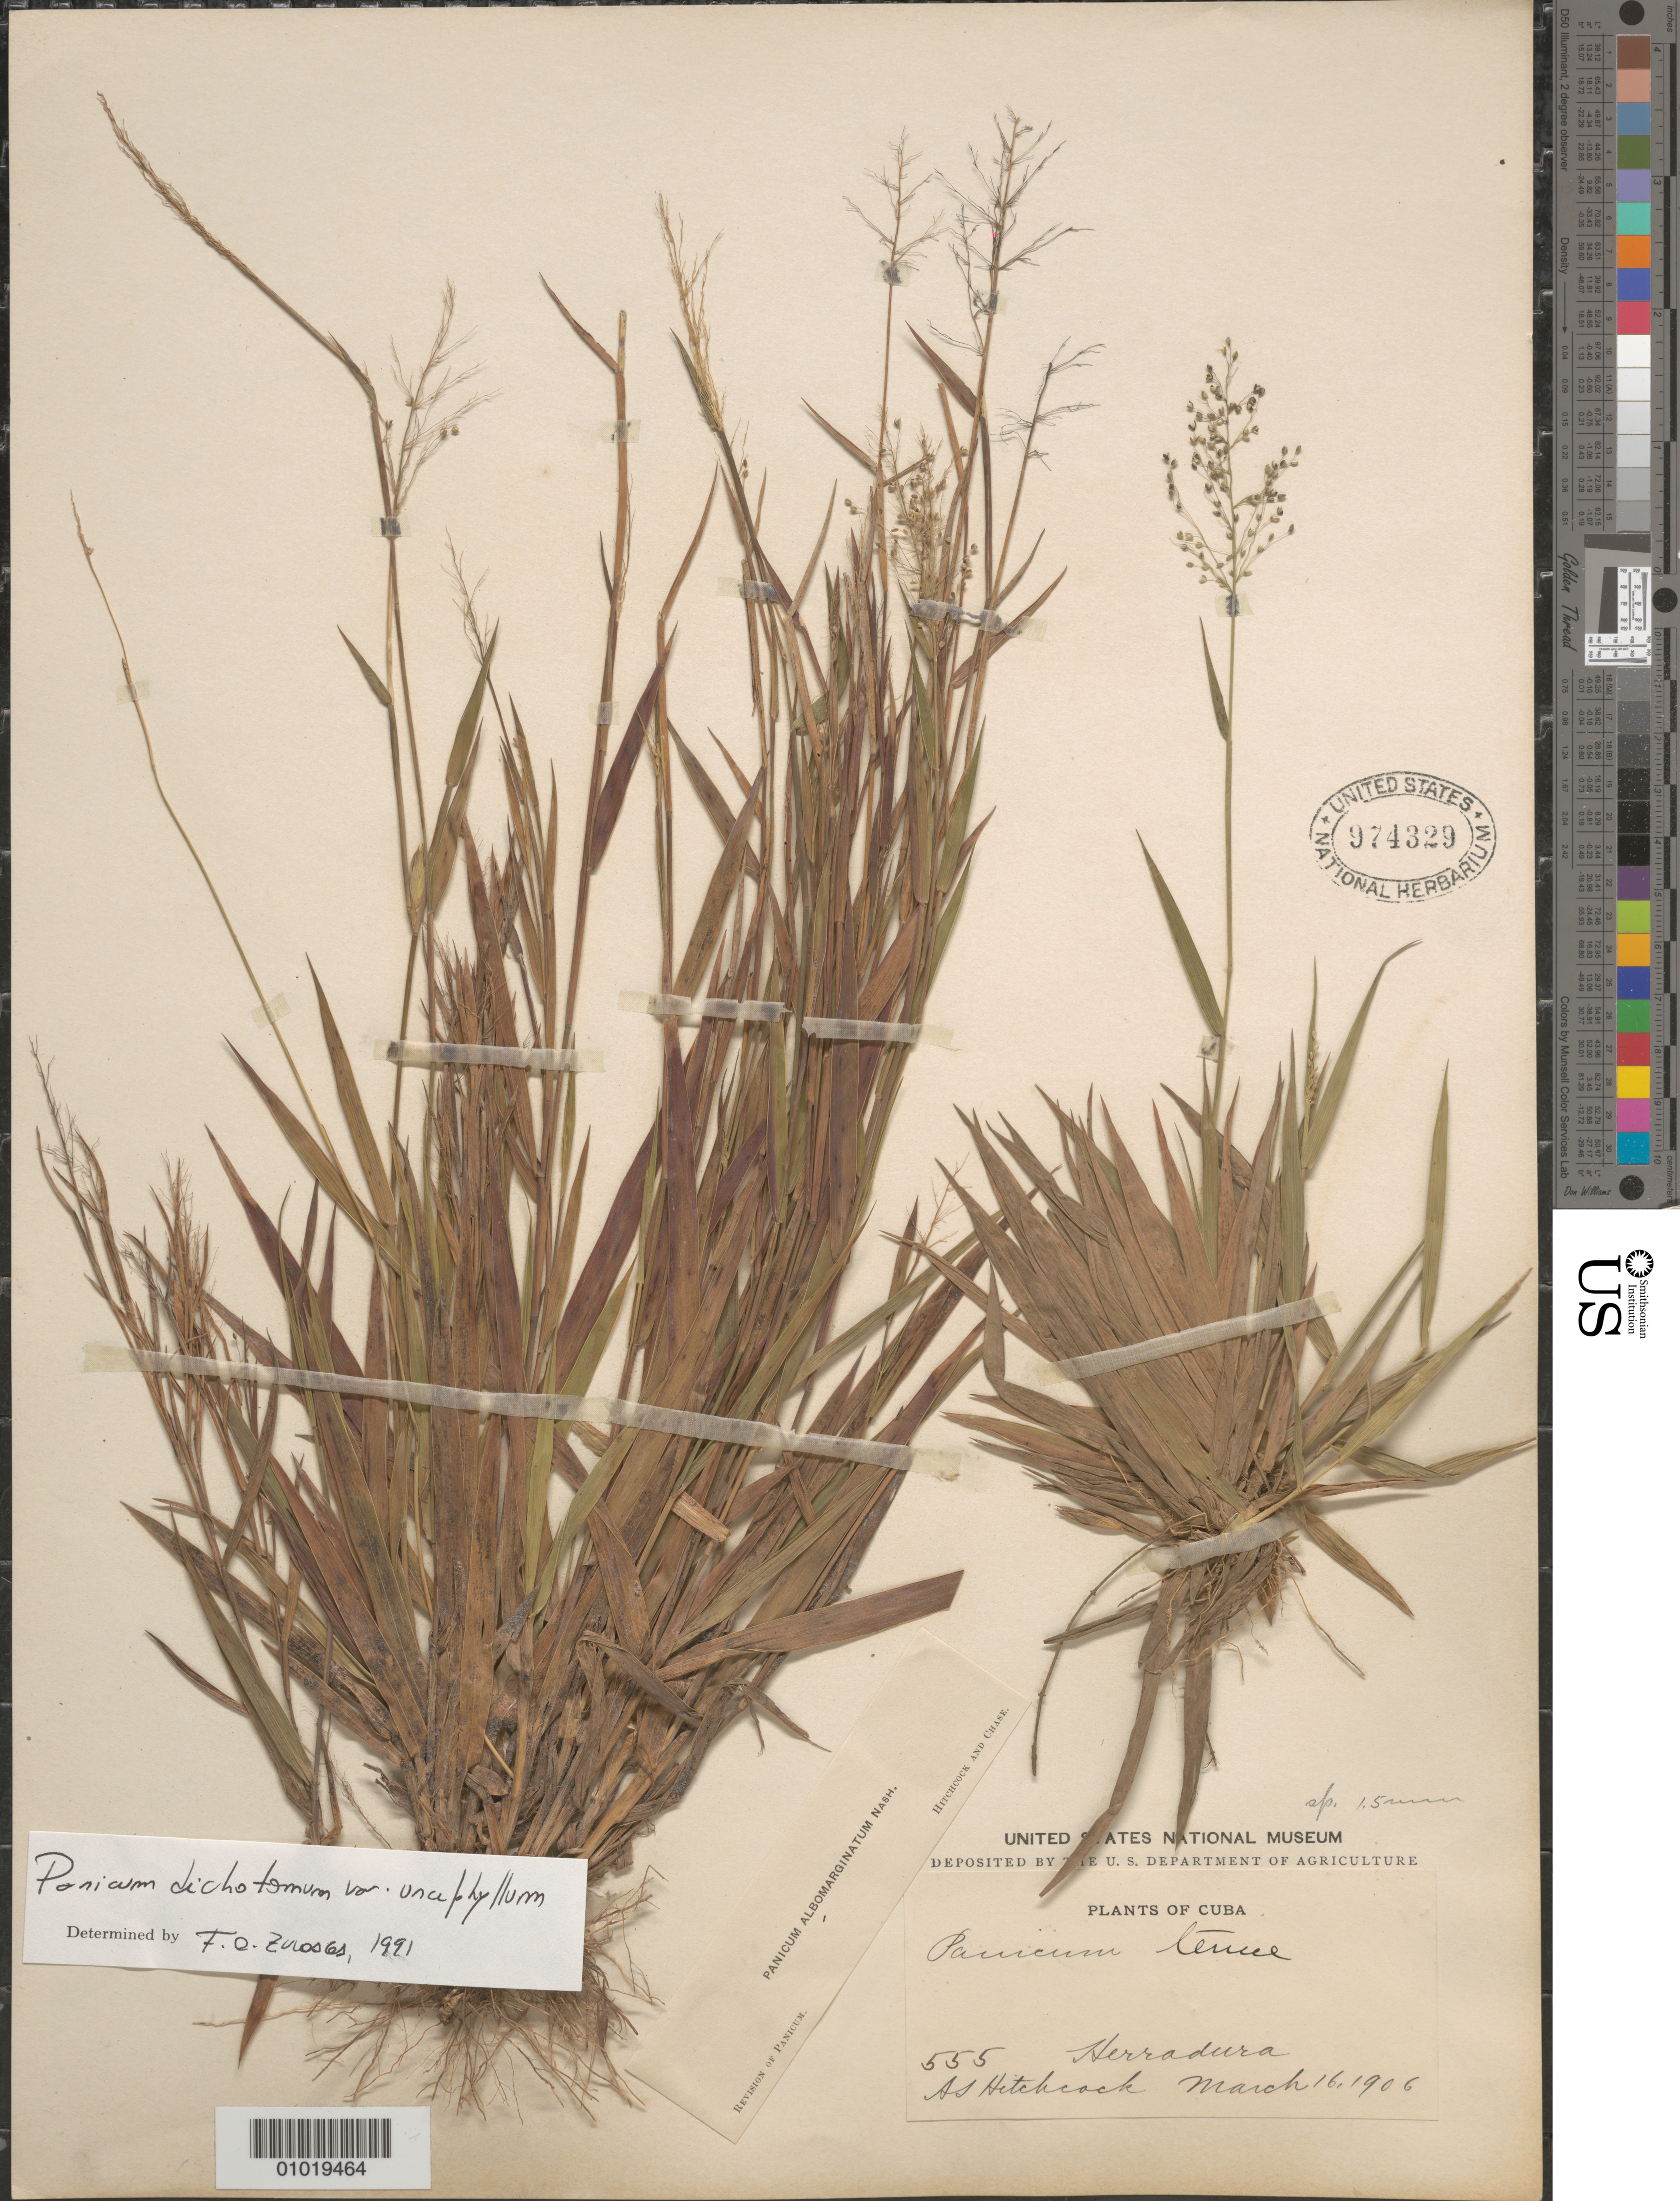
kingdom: Plantae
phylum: Tracheophyta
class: Liliopsida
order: Poales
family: Poaceae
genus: Panicum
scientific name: Panicum dichotomum var. unciphyllum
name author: (Trin.) Wipff & S.D. Jones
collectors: A. S. Hitchcock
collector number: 555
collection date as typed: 16 Mar 1906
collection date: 1906-03-16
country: Cuba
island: Cuba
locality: Herradura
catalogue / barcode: US 974329